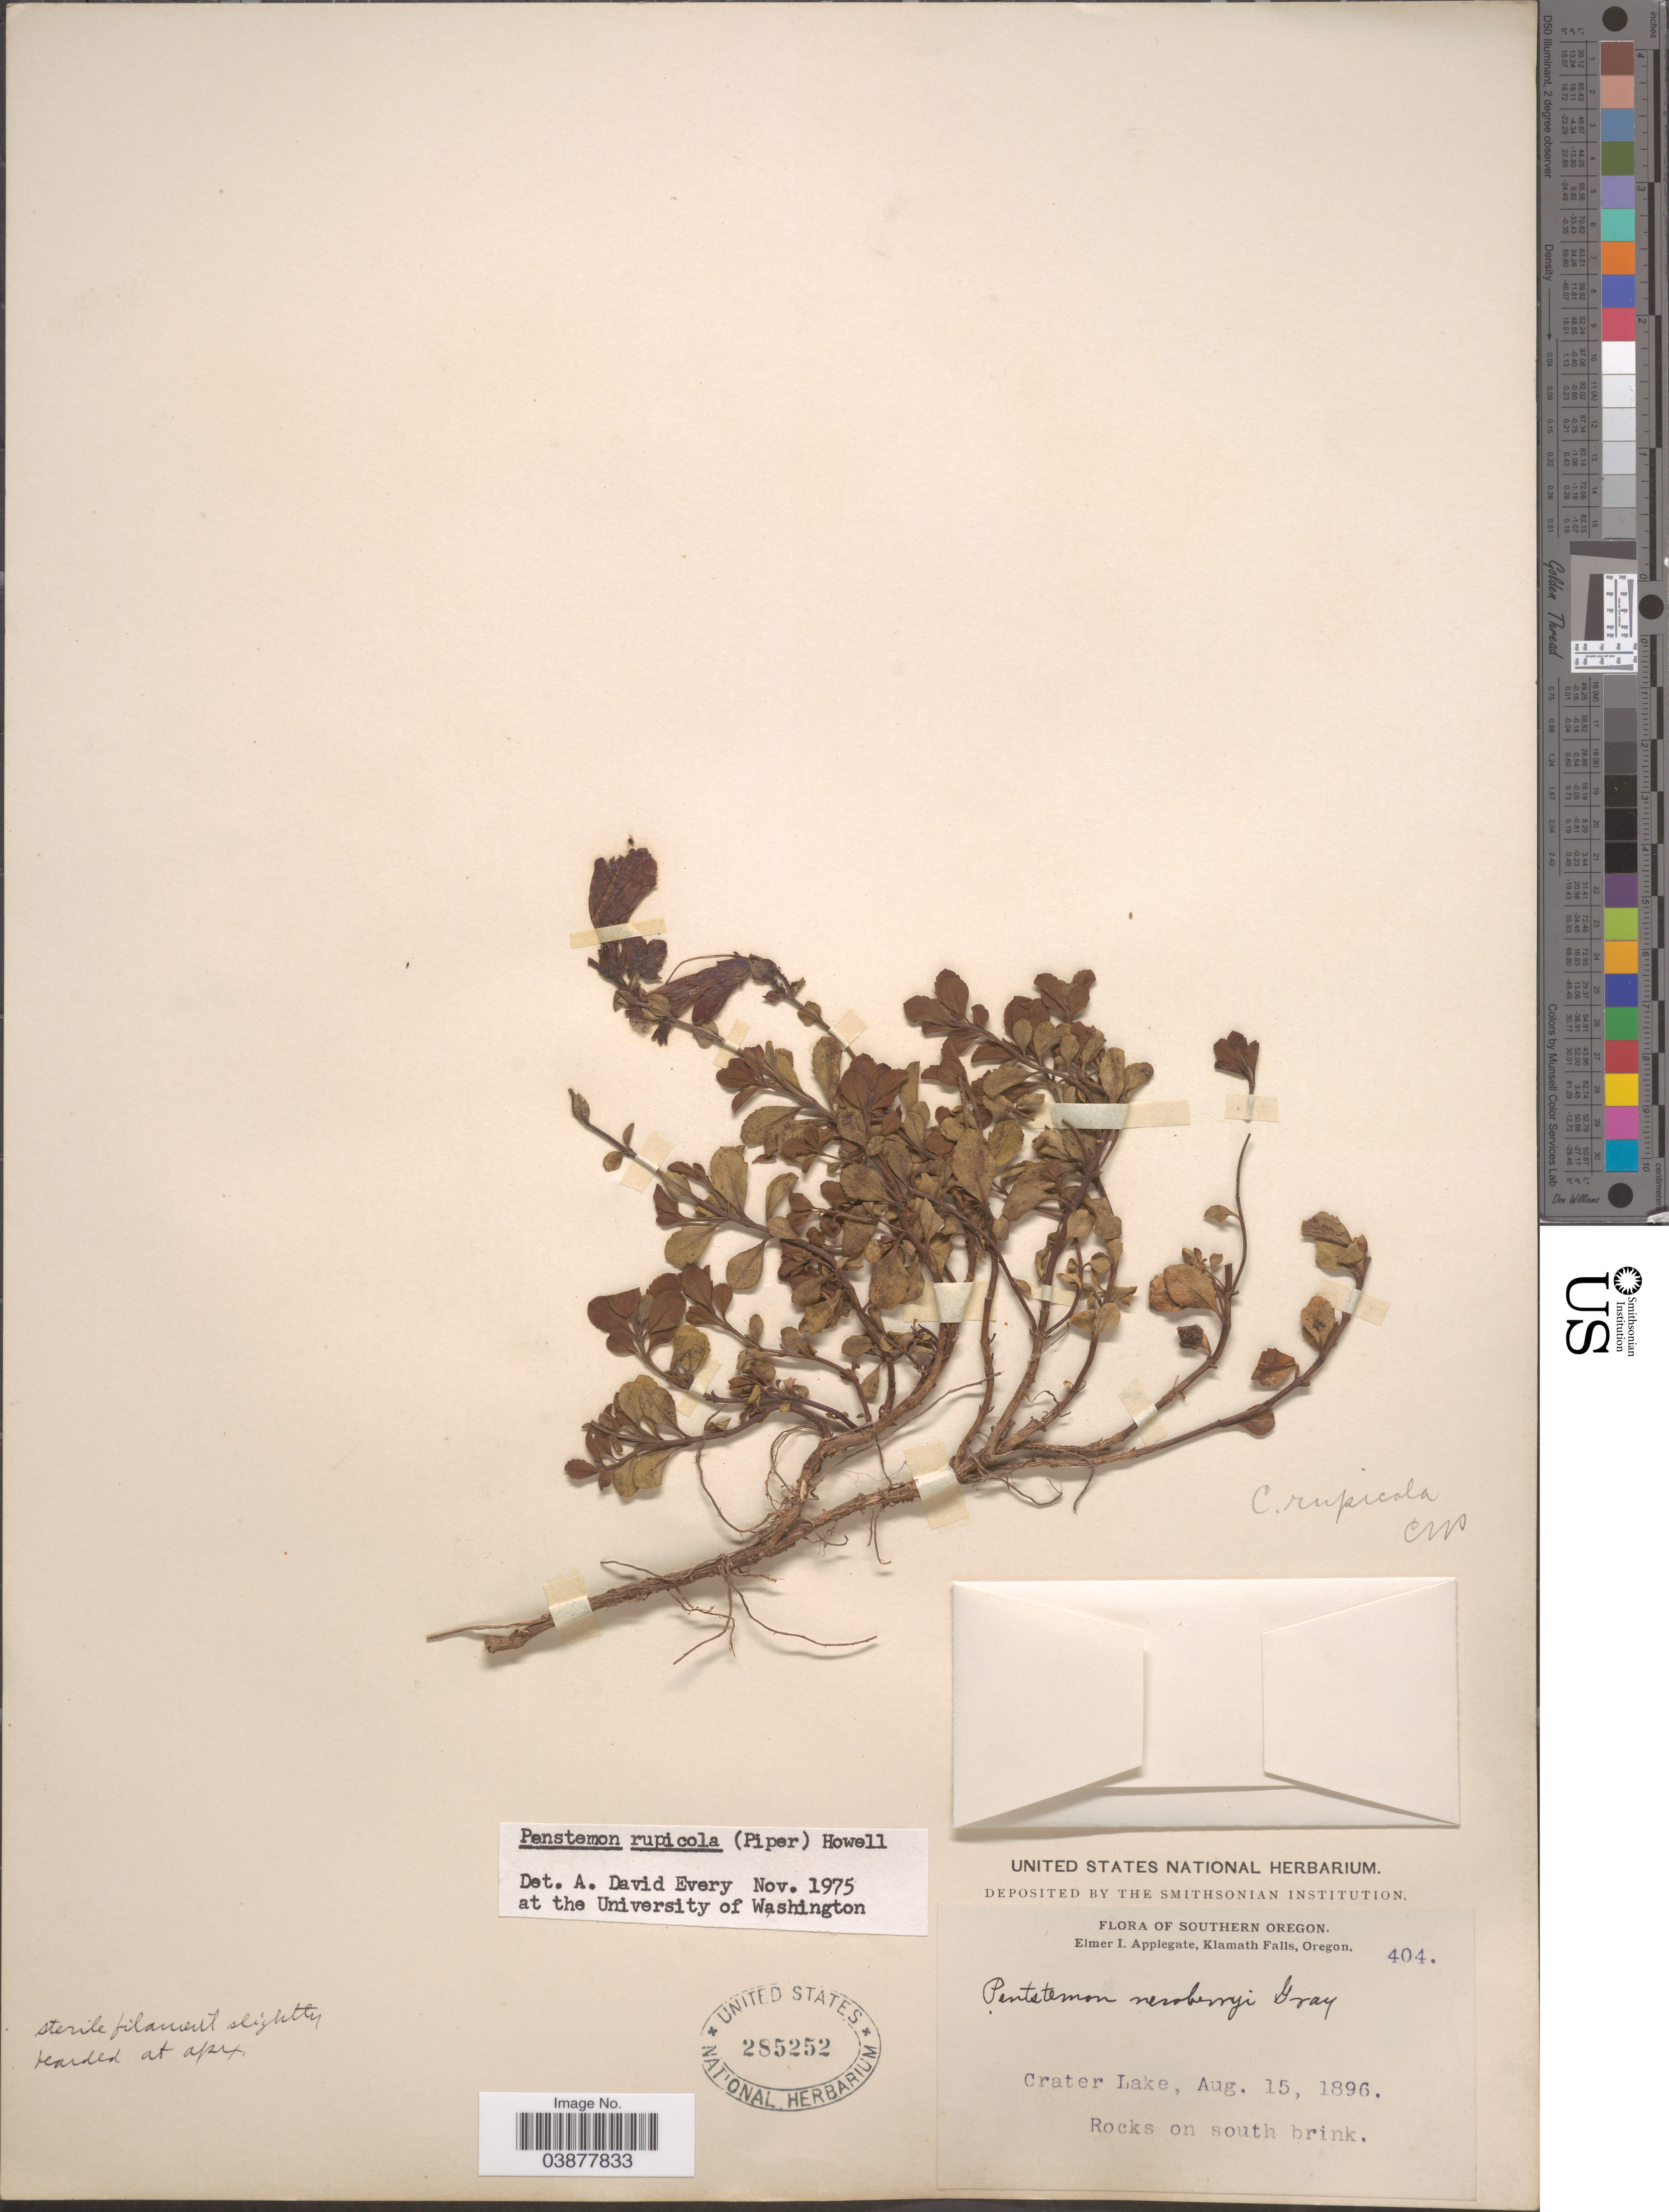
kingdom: Plantae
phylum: Tracheophyta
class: Magnoliopsida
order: Lamiales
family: Plantaginaceae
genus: Penstemon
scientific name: Penstemon rupicola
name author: (Piper) Howell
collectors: E. I. Applegate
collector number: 404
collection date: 1896-08-15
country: United States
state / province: Oregon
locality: Southern Oregon. Klamath Falls. Crater Lake. Rocks on south brink.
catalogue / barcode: US 285252